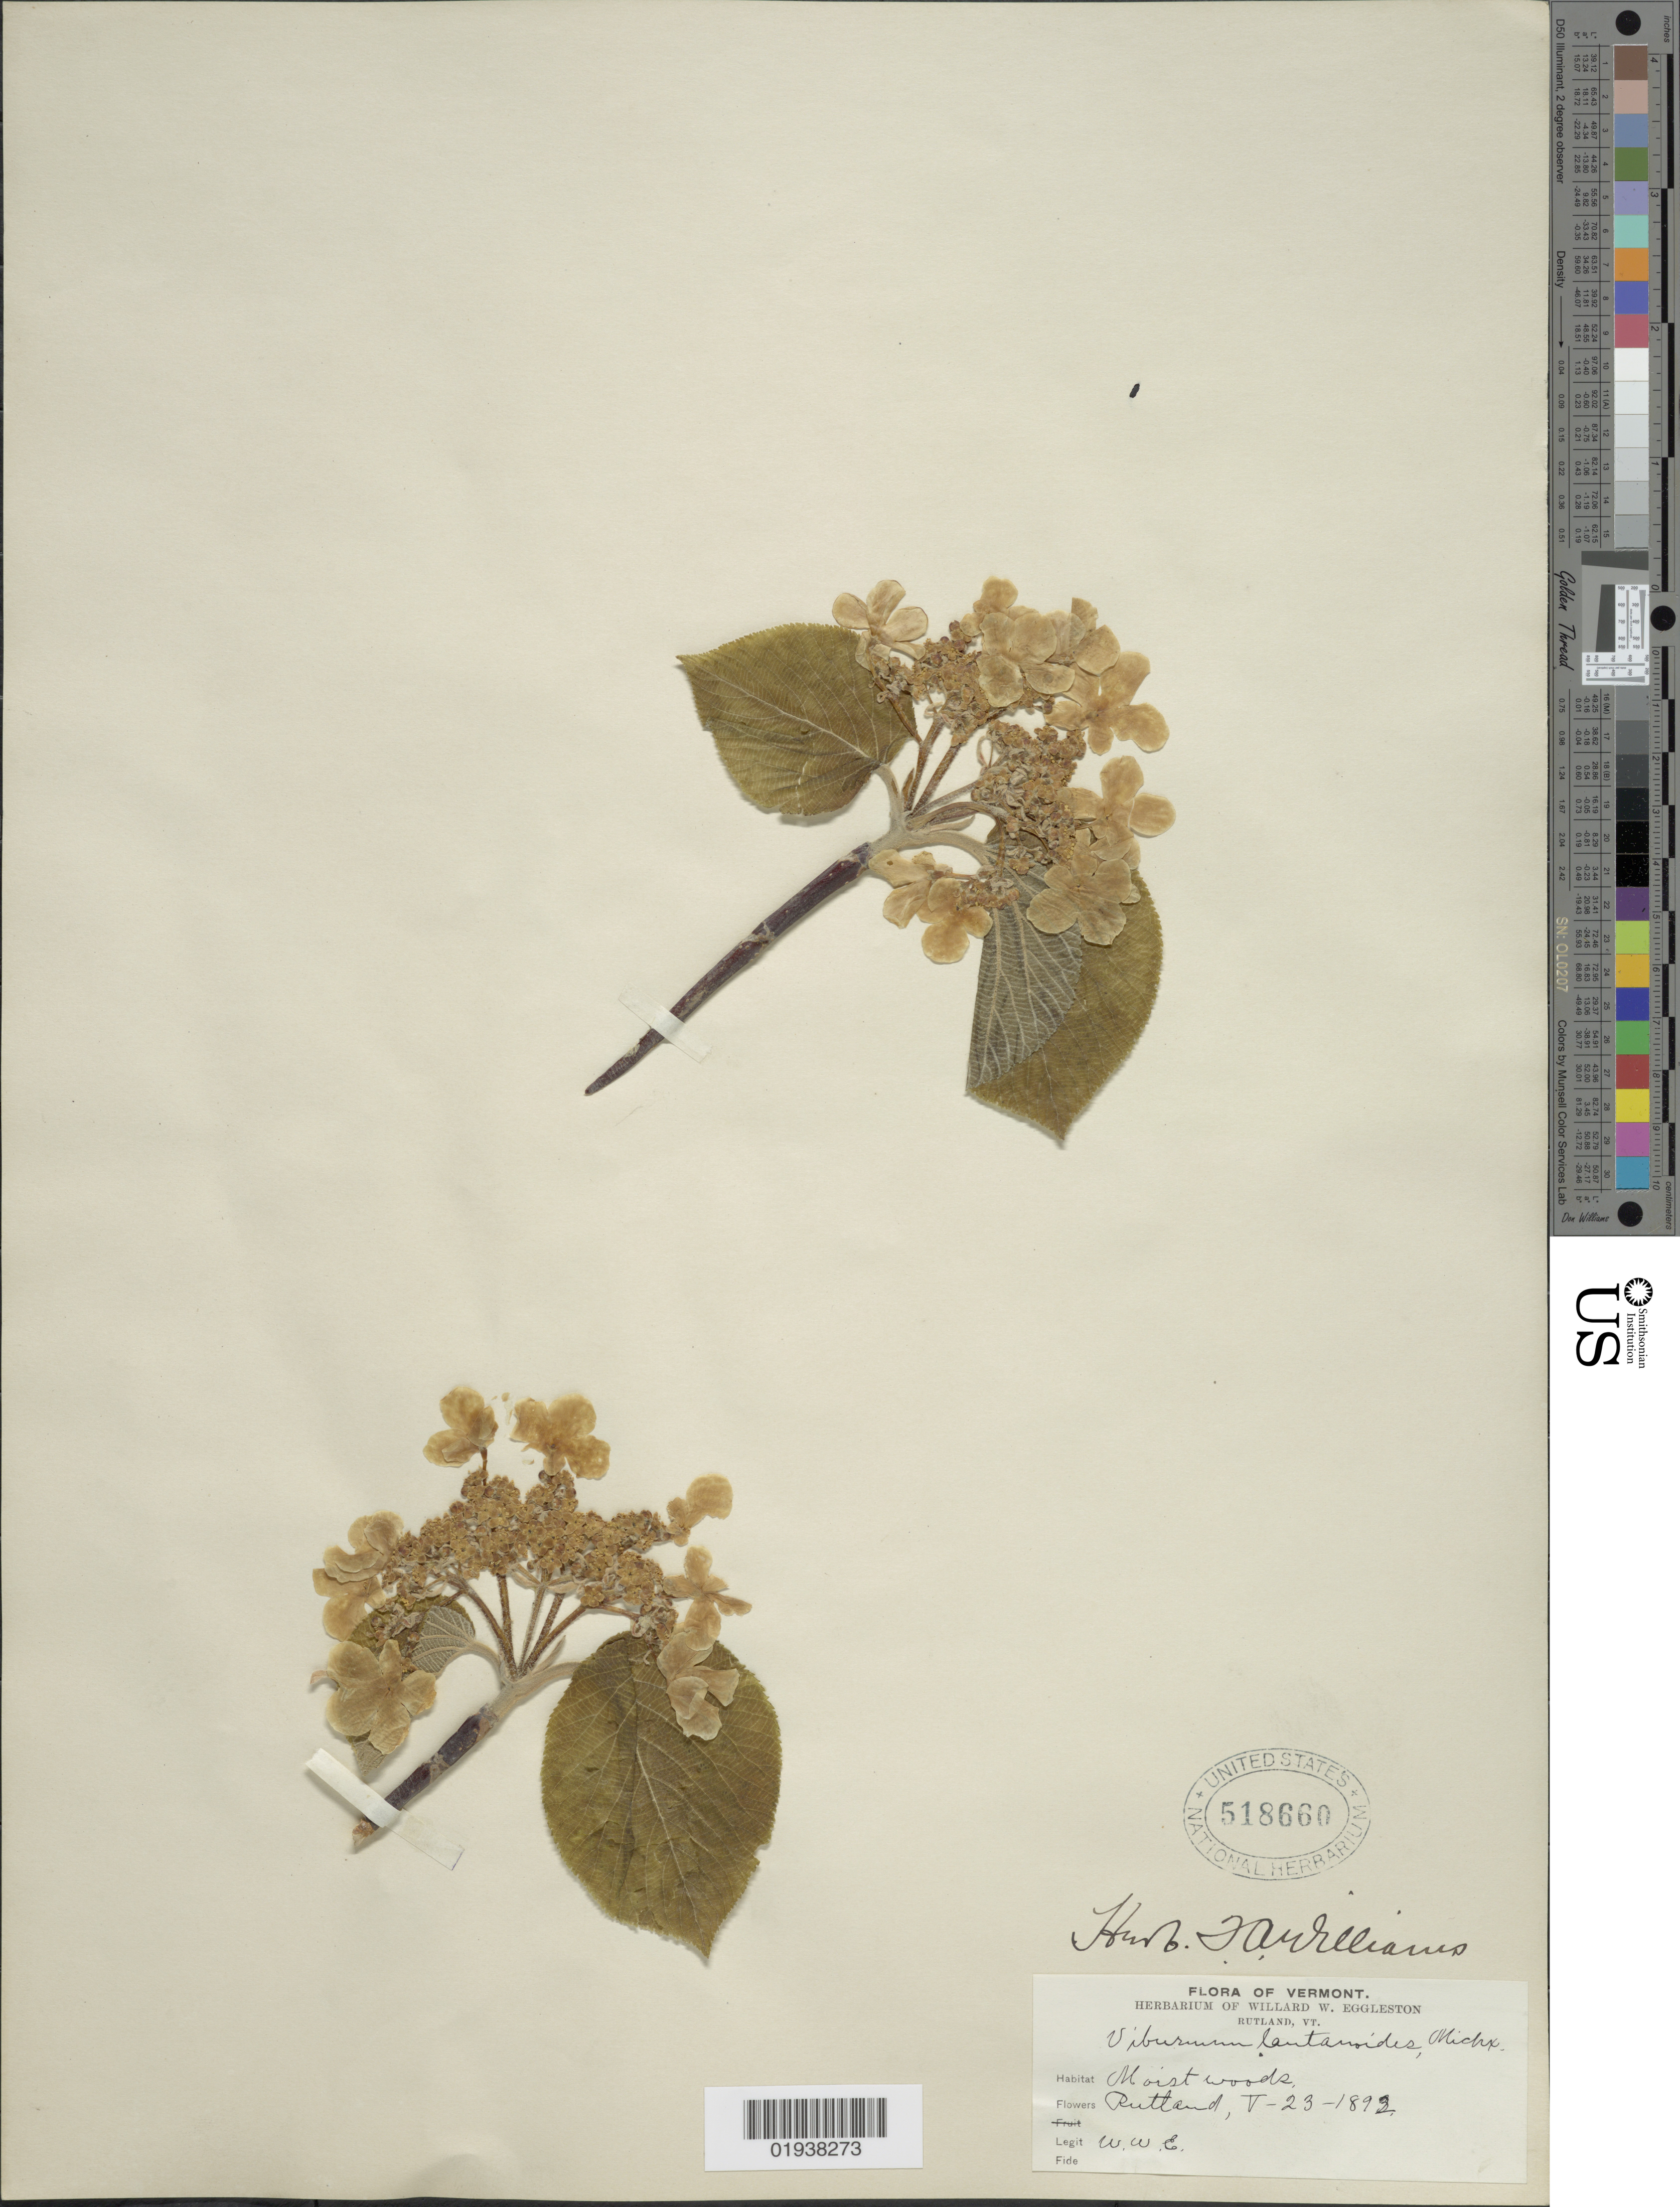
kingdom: Plantae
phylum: Tracheophyta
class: Magnoliopsida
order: Dipsacales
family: Viburnaceae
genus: Viburnum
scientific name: Viburnum alnifolium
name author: Marshall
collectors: W. W. Eggleston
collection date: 1892-05-23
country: United States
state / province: Vermont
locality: Rutland.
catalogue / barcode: US 518660